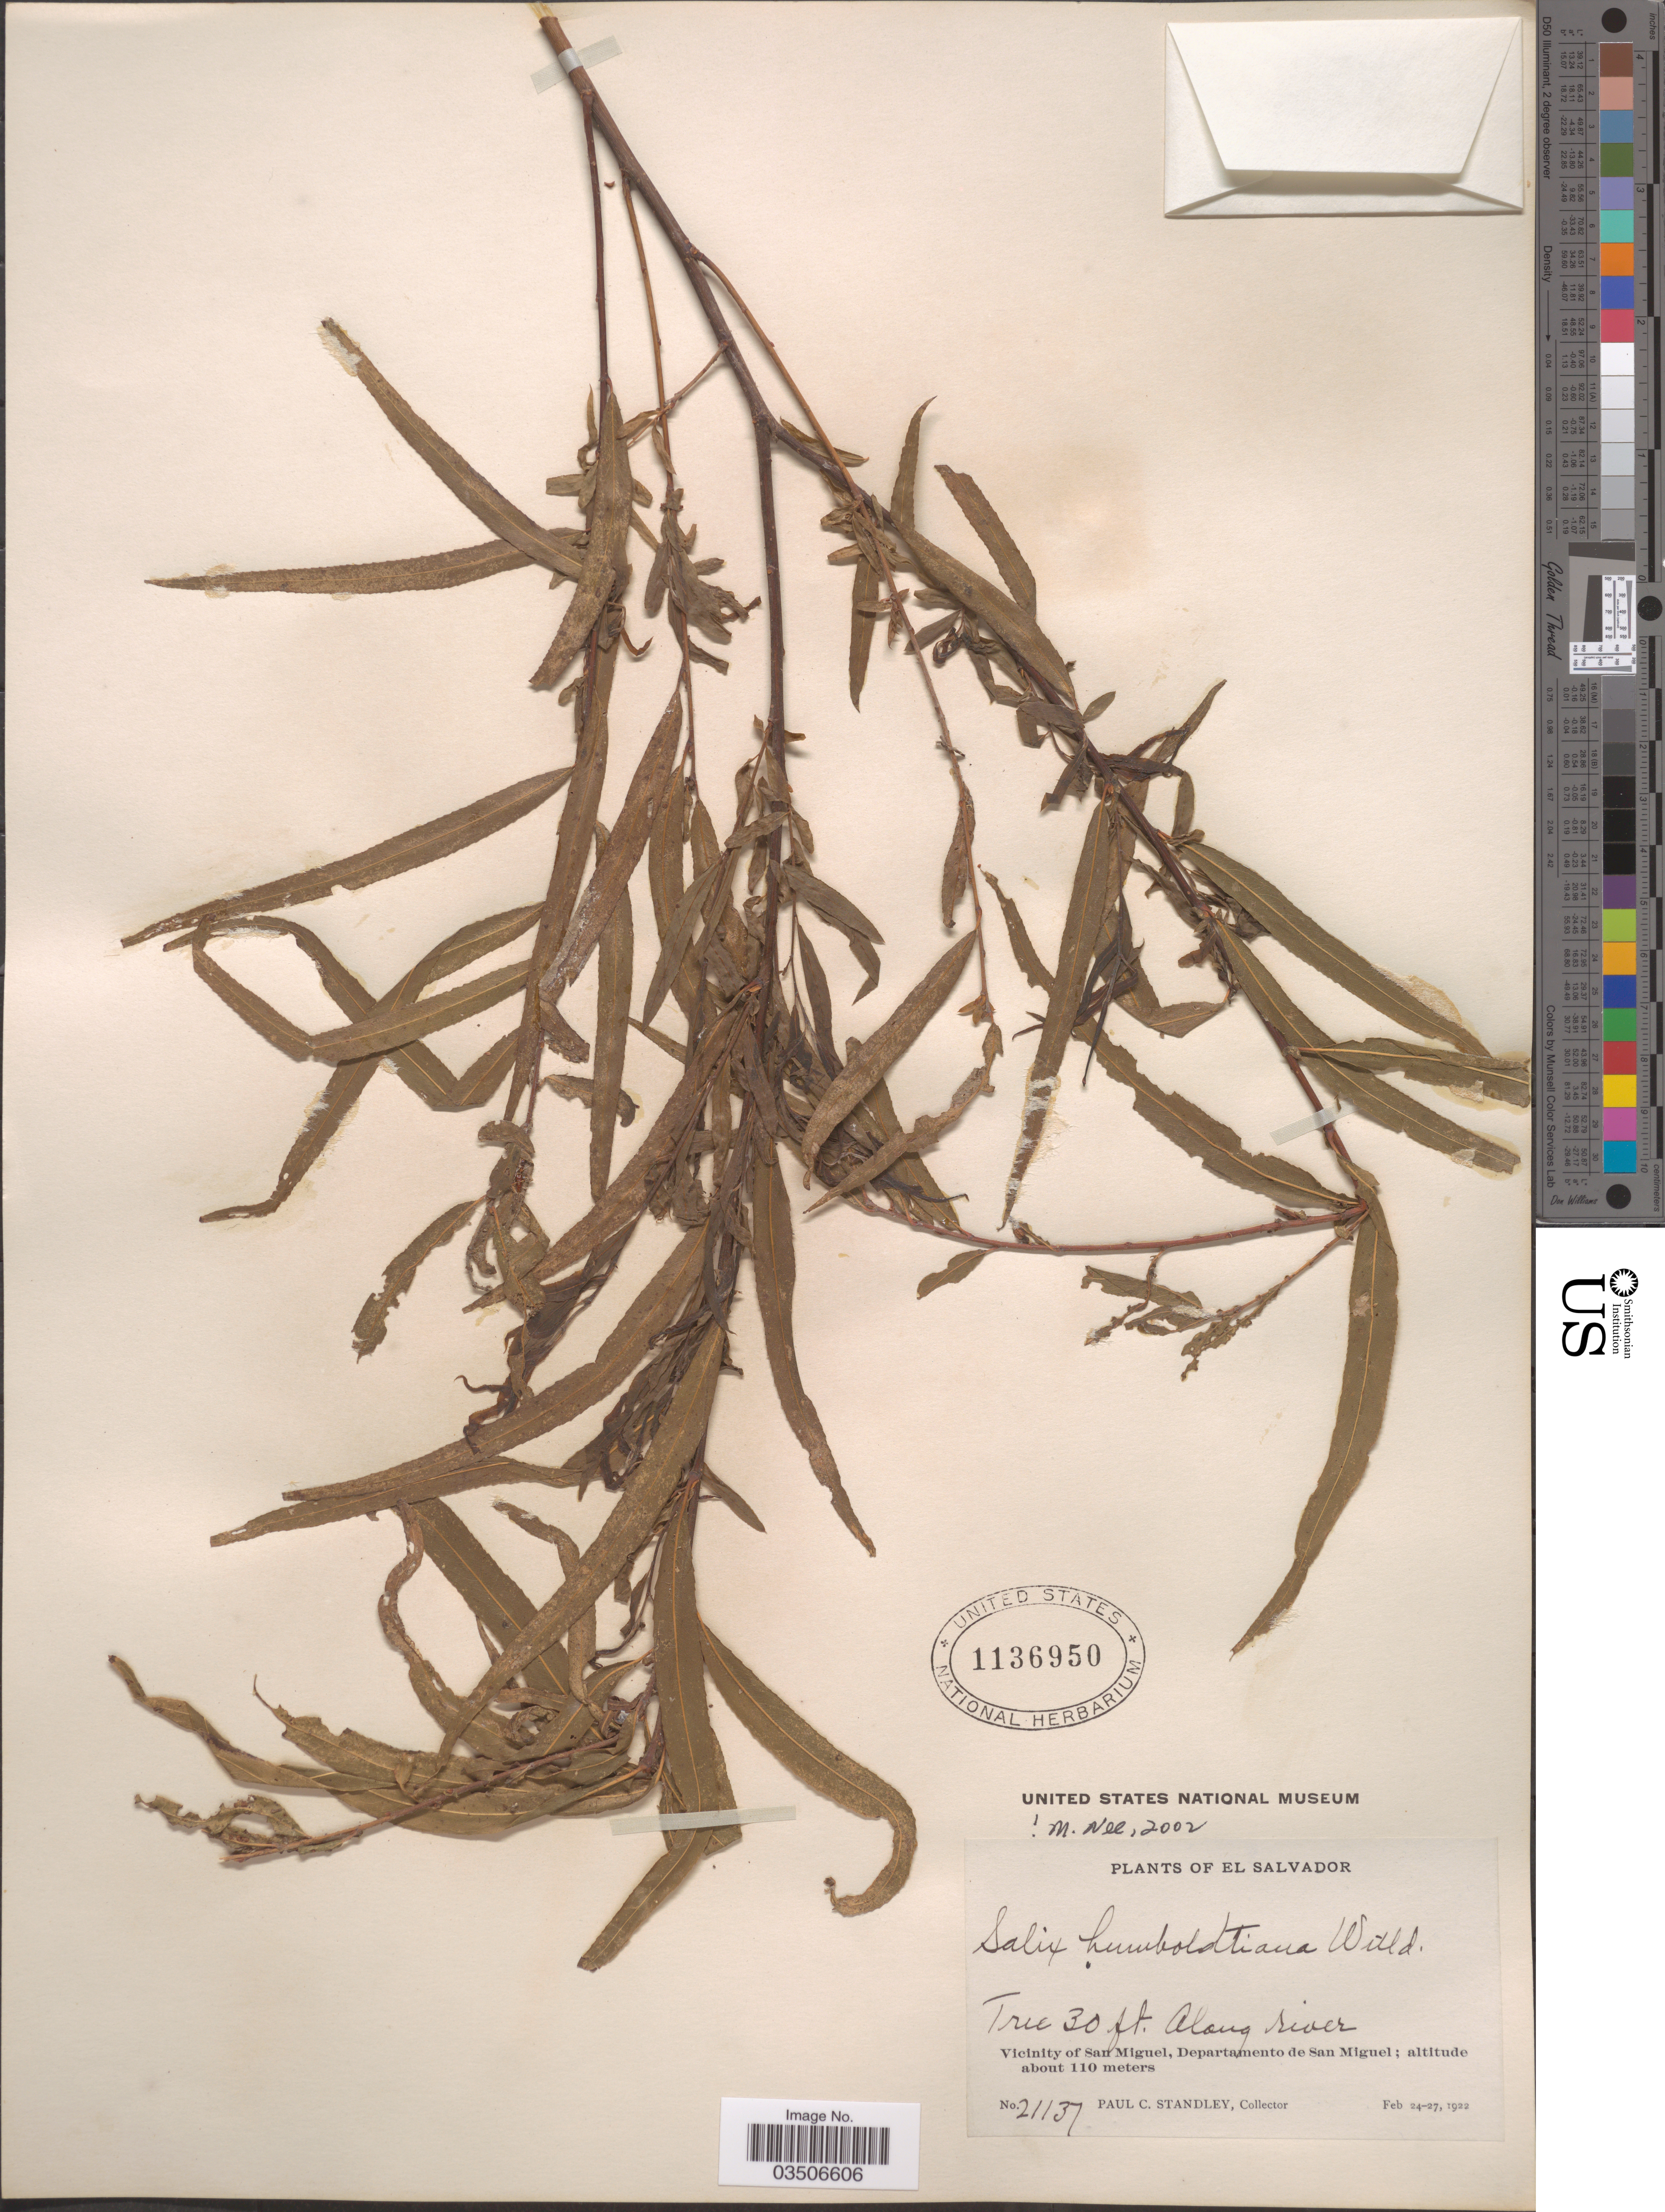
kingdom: Plantae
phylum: Tracheophyta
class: Magnoliopsida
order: Malpighiales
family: Salicaceae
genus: Salix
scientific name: Salix humboldtiana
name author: Willd.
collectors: P. C. Standley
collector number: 21137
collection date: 1922-02-24/1922-02-27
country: El Salvador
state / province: San Miguel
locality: Along river. Vicinity of San Miguel, Departamento de San Miguel.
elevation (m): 110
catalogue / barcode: US 1136950